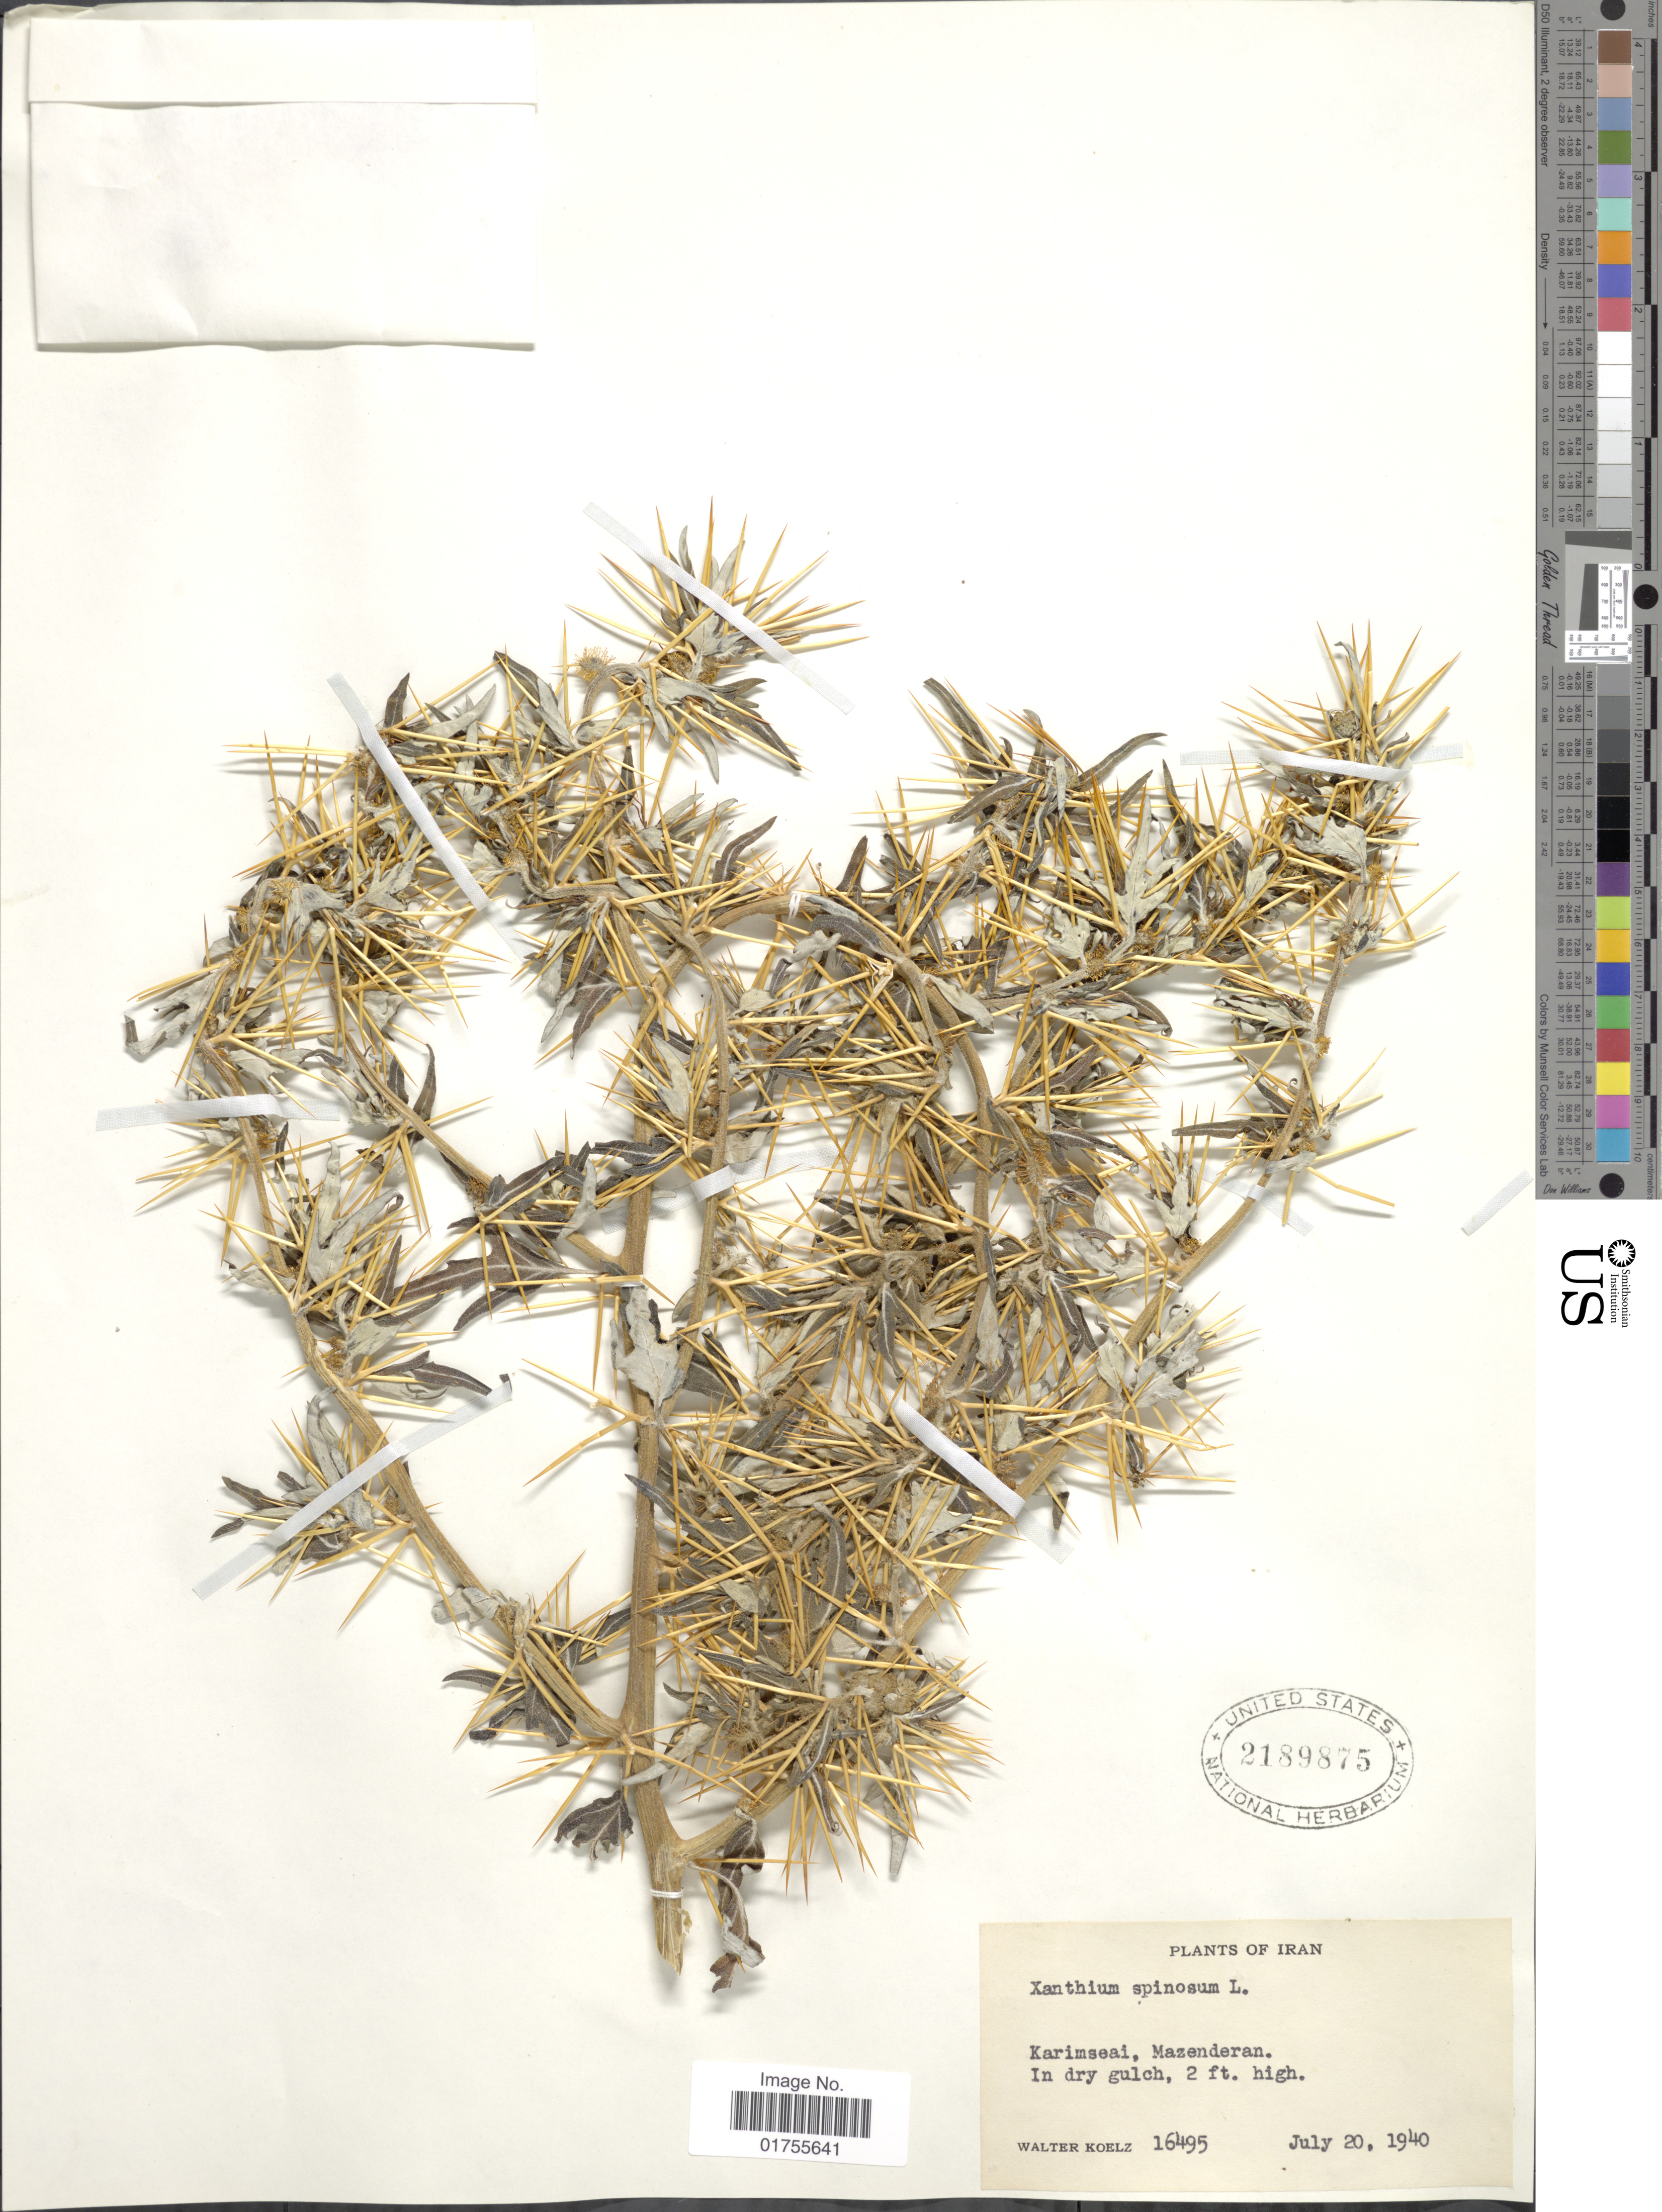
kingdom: Plantae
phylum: Tracheophyta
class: Magnoliopsida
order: Asterales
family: Asteraceae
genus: Xanthium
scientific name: Xanthium spinosum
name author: L.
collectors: W. N. Koelz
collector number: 16495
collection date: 1940-07-20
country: Iran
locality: Karimseai, Mazenderan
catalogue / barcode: US 2189875